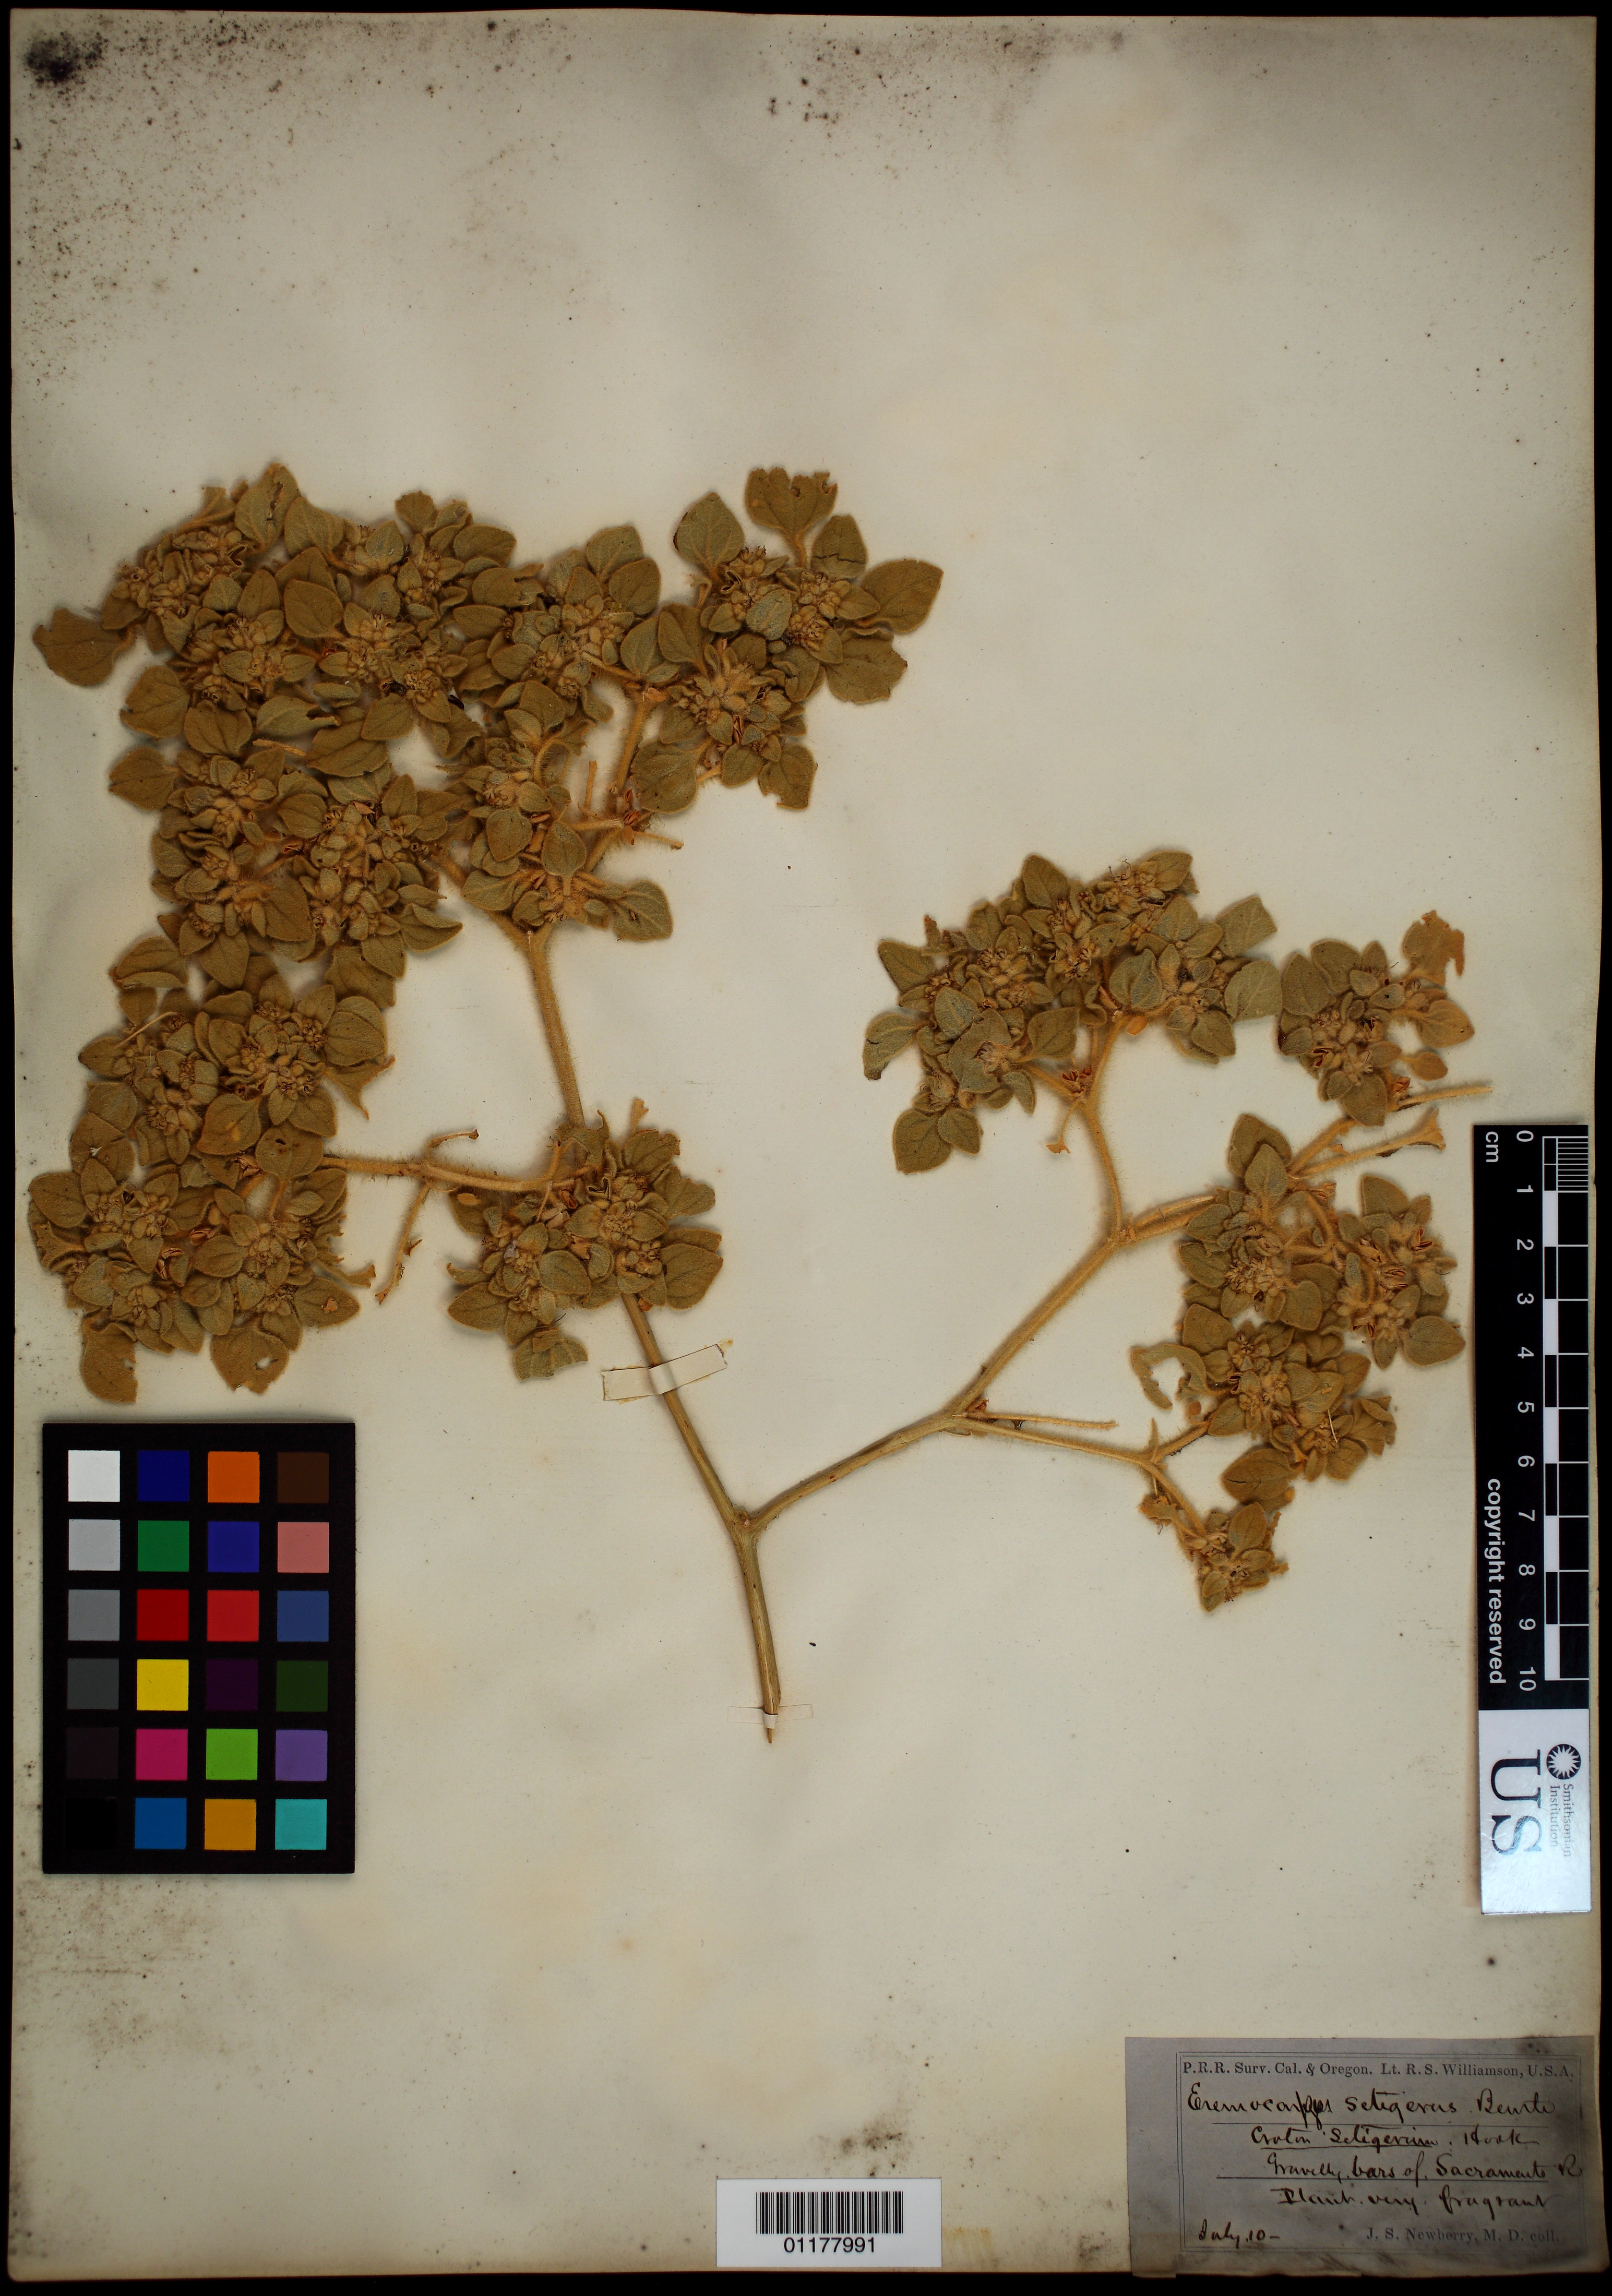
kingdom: Plantae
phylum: Tracheophyta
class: Magnoliopsida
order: Malpighiales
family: Euphorbiaceae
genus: Eremocarpus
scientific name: Eremocarpus setigerus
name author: (Hook.) Benth.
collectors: J. S. Newberry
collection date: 1855-07-29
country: United States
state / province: California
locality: Lassen Butte- western base, Battle Creek, St. McCumber's Flat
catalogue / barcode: US 1